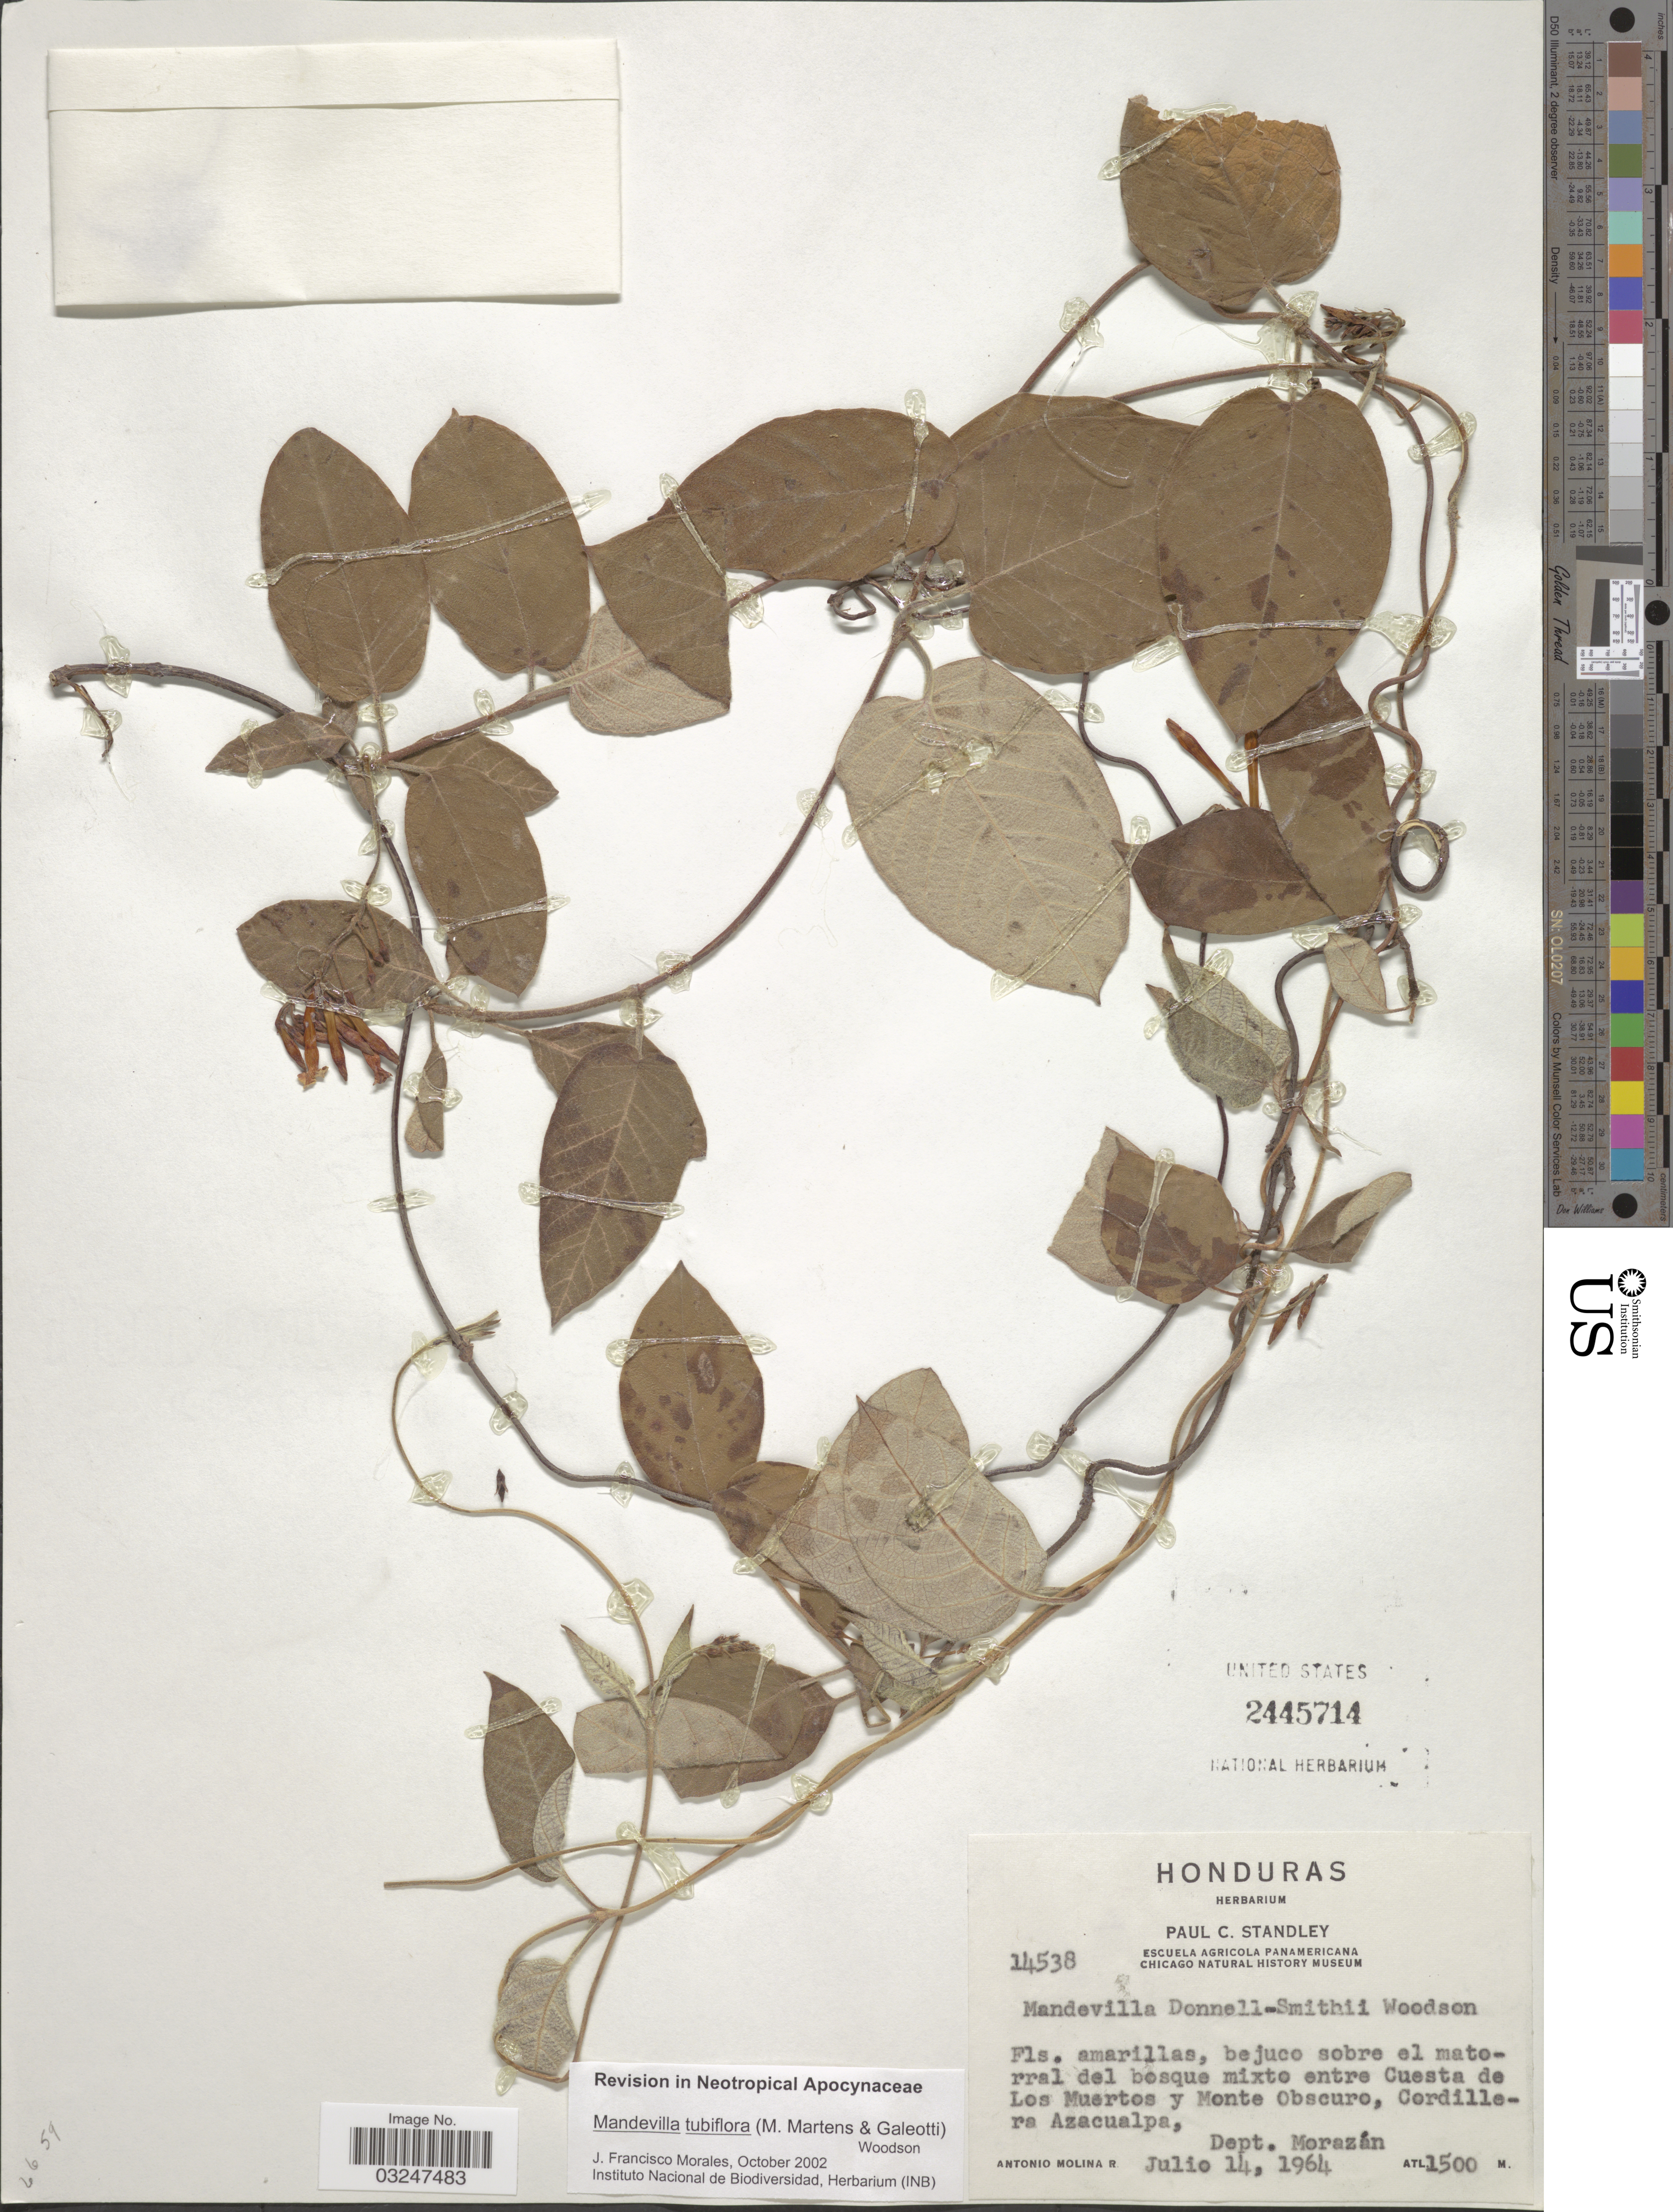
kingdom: Plantae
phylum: Tracheophyta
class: Magnoliopsida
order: Gentianales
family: Apocynaceae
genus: Mandevilla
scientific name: Mandevilla tubiflora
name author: (M. Martens & Galeotti) Woodson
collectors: A. Molina R.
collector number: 14538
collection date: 1964-07-14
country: Honduras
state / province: Fco. Morazán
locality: Entre Cuesta de Los Muertos y Monte Obscuro, Cordillera Azacualpa, Dept. Morazán.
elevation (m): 1500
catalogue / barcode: US 2445714